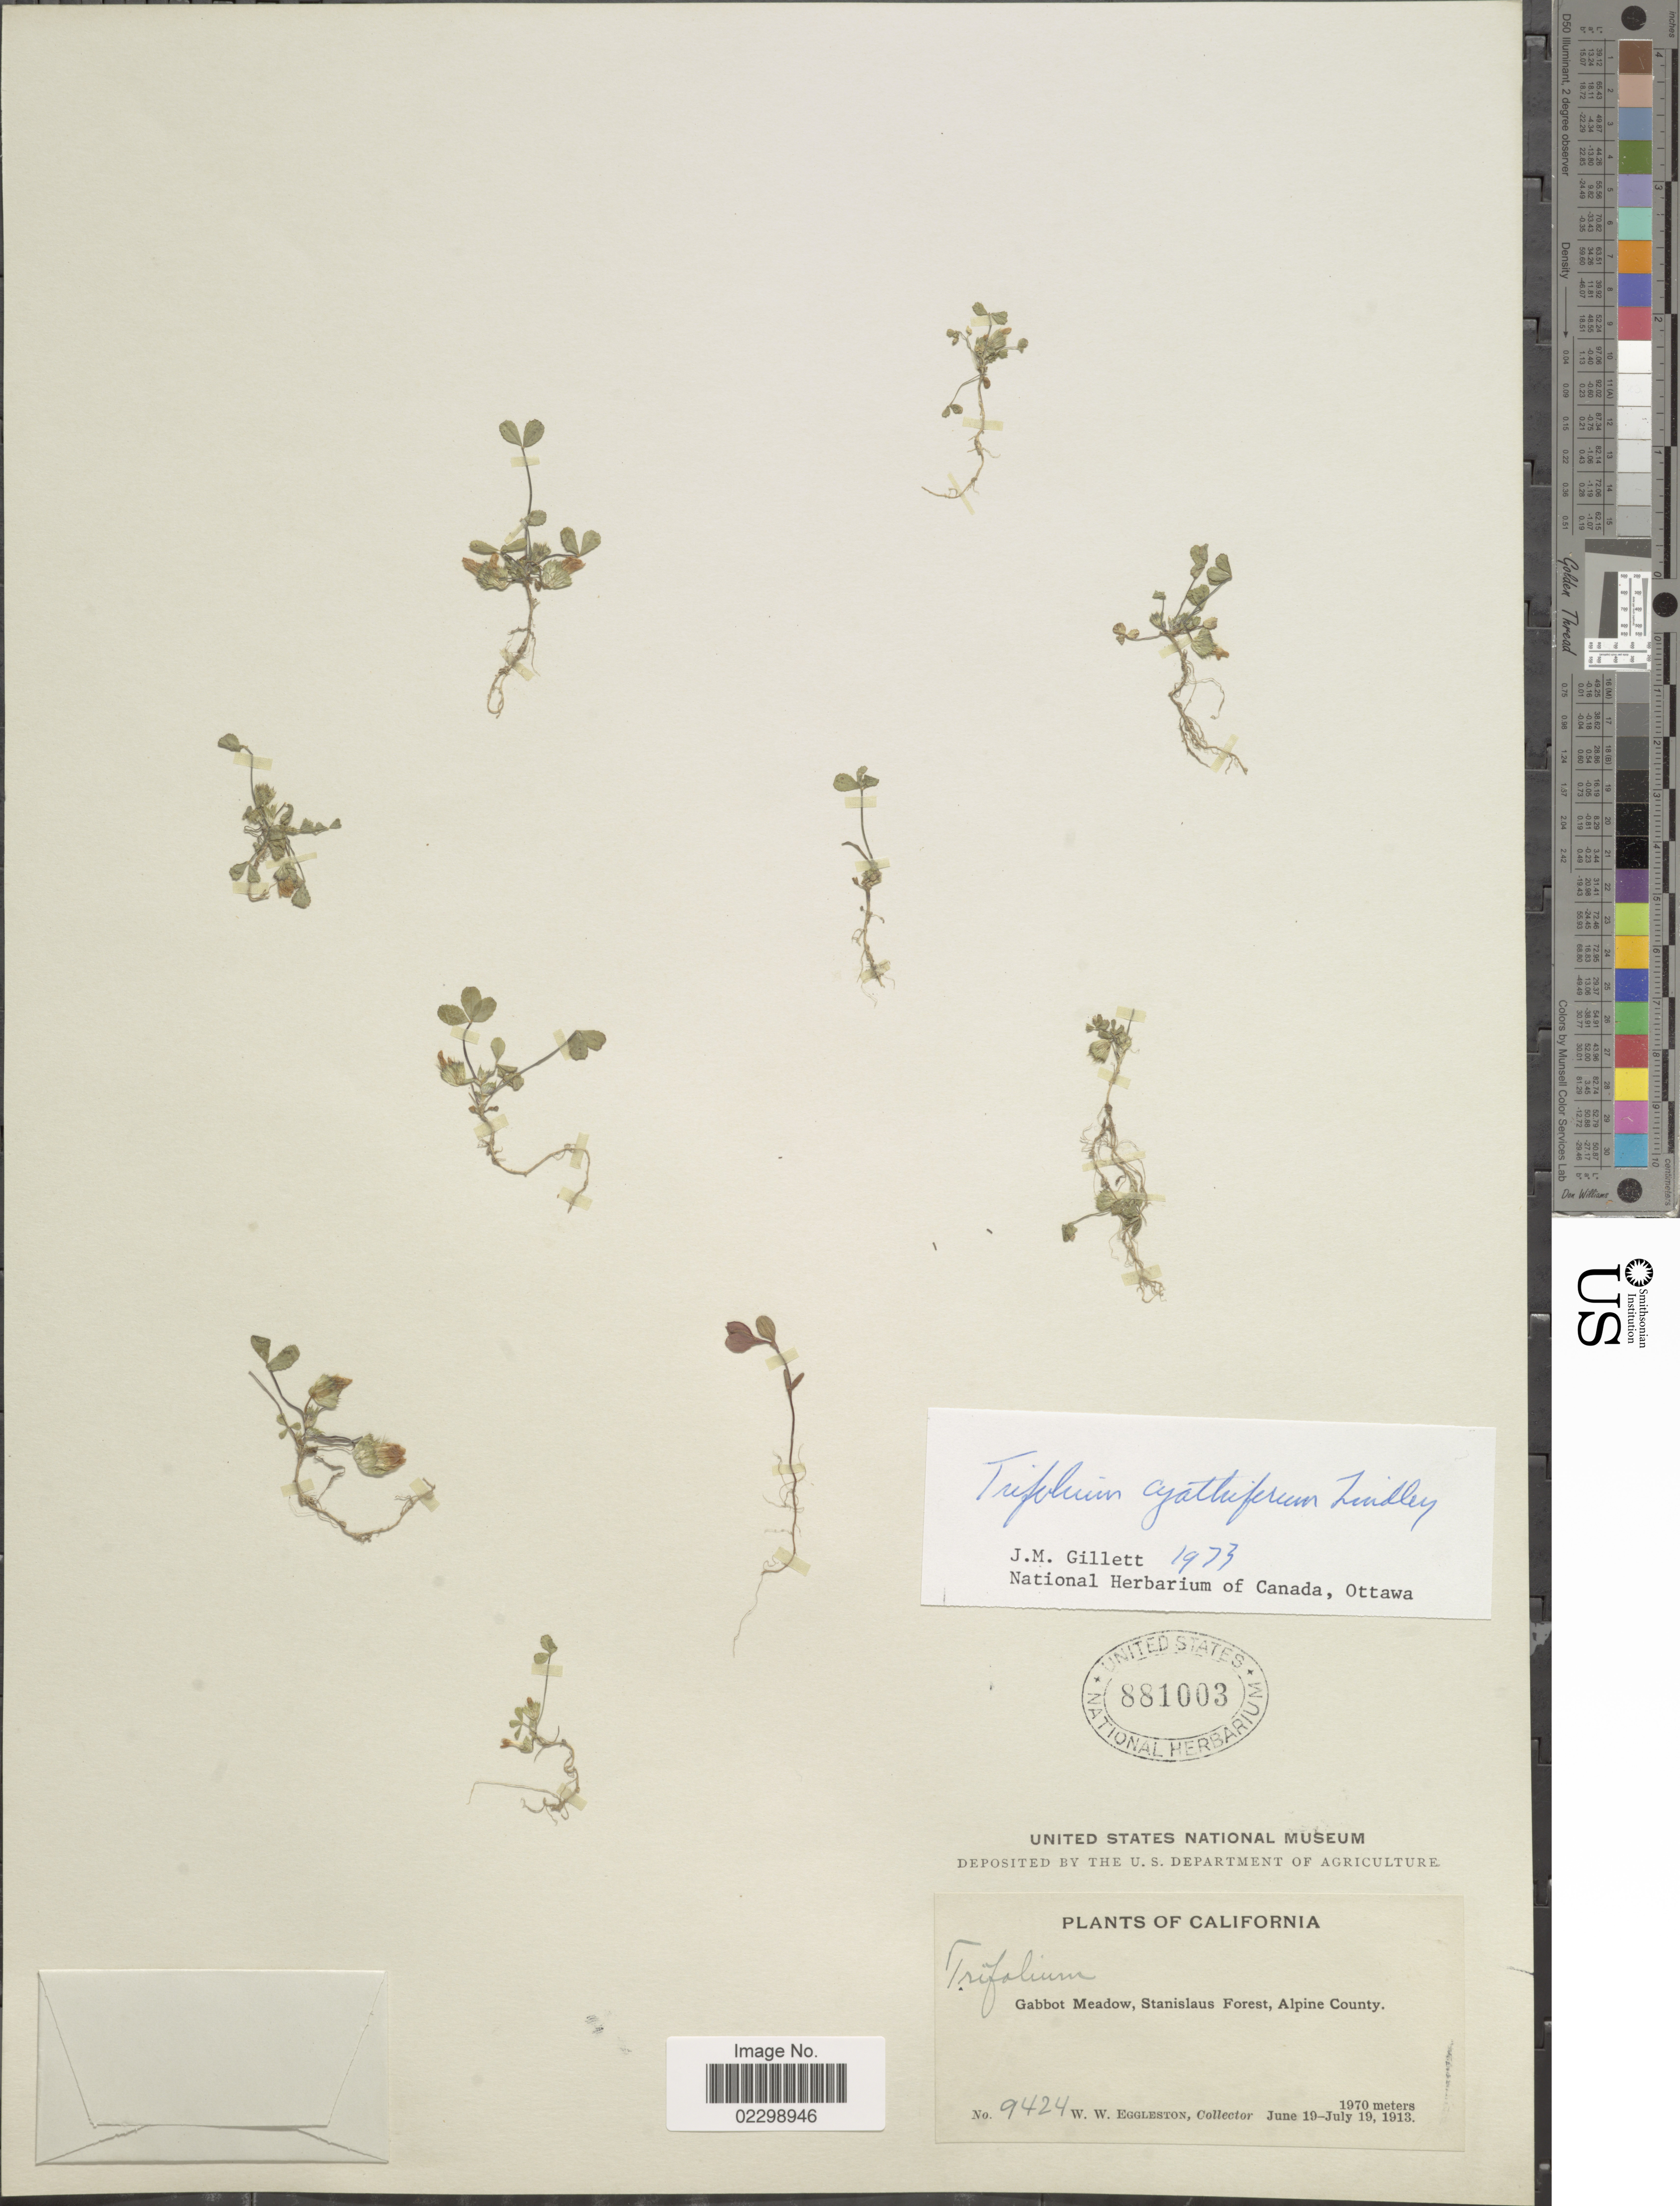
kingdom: Plantae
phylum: Tracheophyta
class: Magnoliopsida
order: Fabales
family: Fabaceae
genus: Trifolium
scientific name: Trifolium strictum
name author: L.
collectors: W. W. Eggleston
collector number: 9424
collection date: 1913-06-19/1913-07-19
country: United States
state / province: California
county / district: Alpine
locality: Gabbot Meadow, Stanislaus Forest, Alpine County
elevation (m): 1970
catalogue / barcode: US 881003